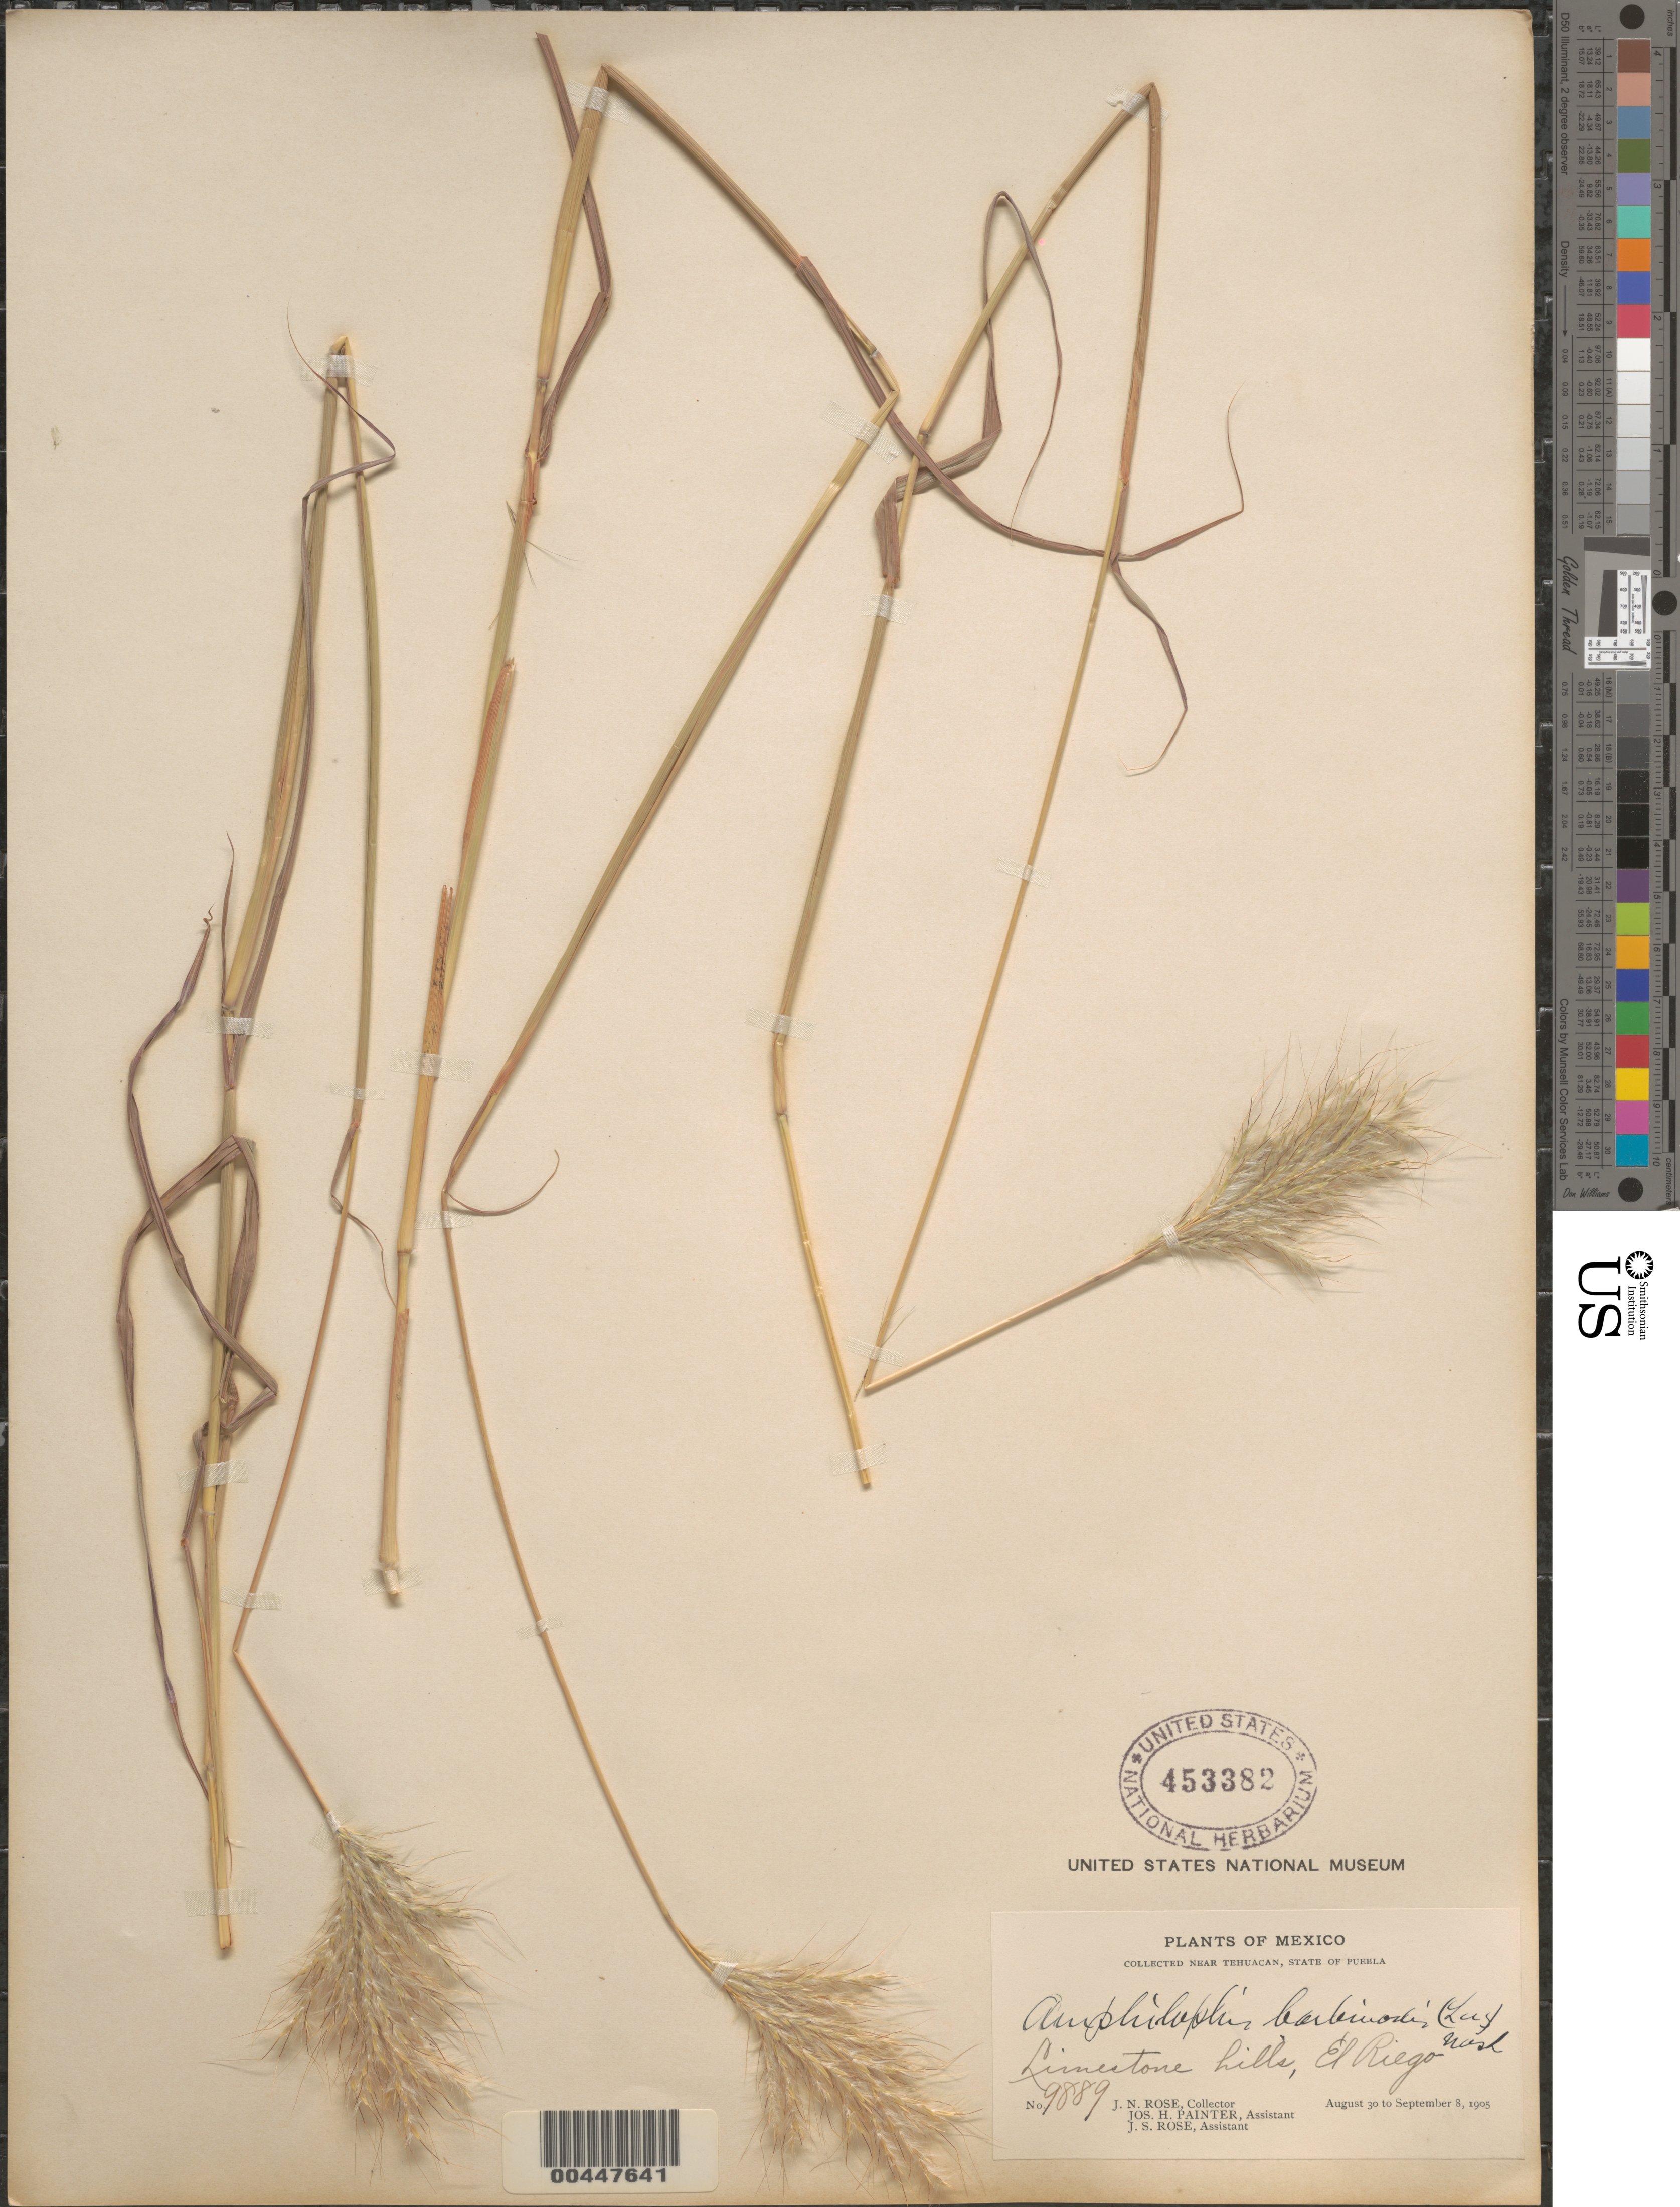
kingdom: Plantae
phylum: Tracheophyta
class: Liliopsida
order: Poales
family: Poaceae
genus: Andropogon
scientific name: Andropogon barbinodis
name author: Lag.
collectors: J. N. Rose, J. H. Painter & J. S. Rose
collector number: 9889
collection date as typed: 30 Aug 1905 to 8 Sep 1905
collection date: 1905-08-30/1905-09-08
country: Mexico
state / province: Puebla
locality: Limestone hills, El Riego, near Tehuacan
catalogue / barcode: US 453382